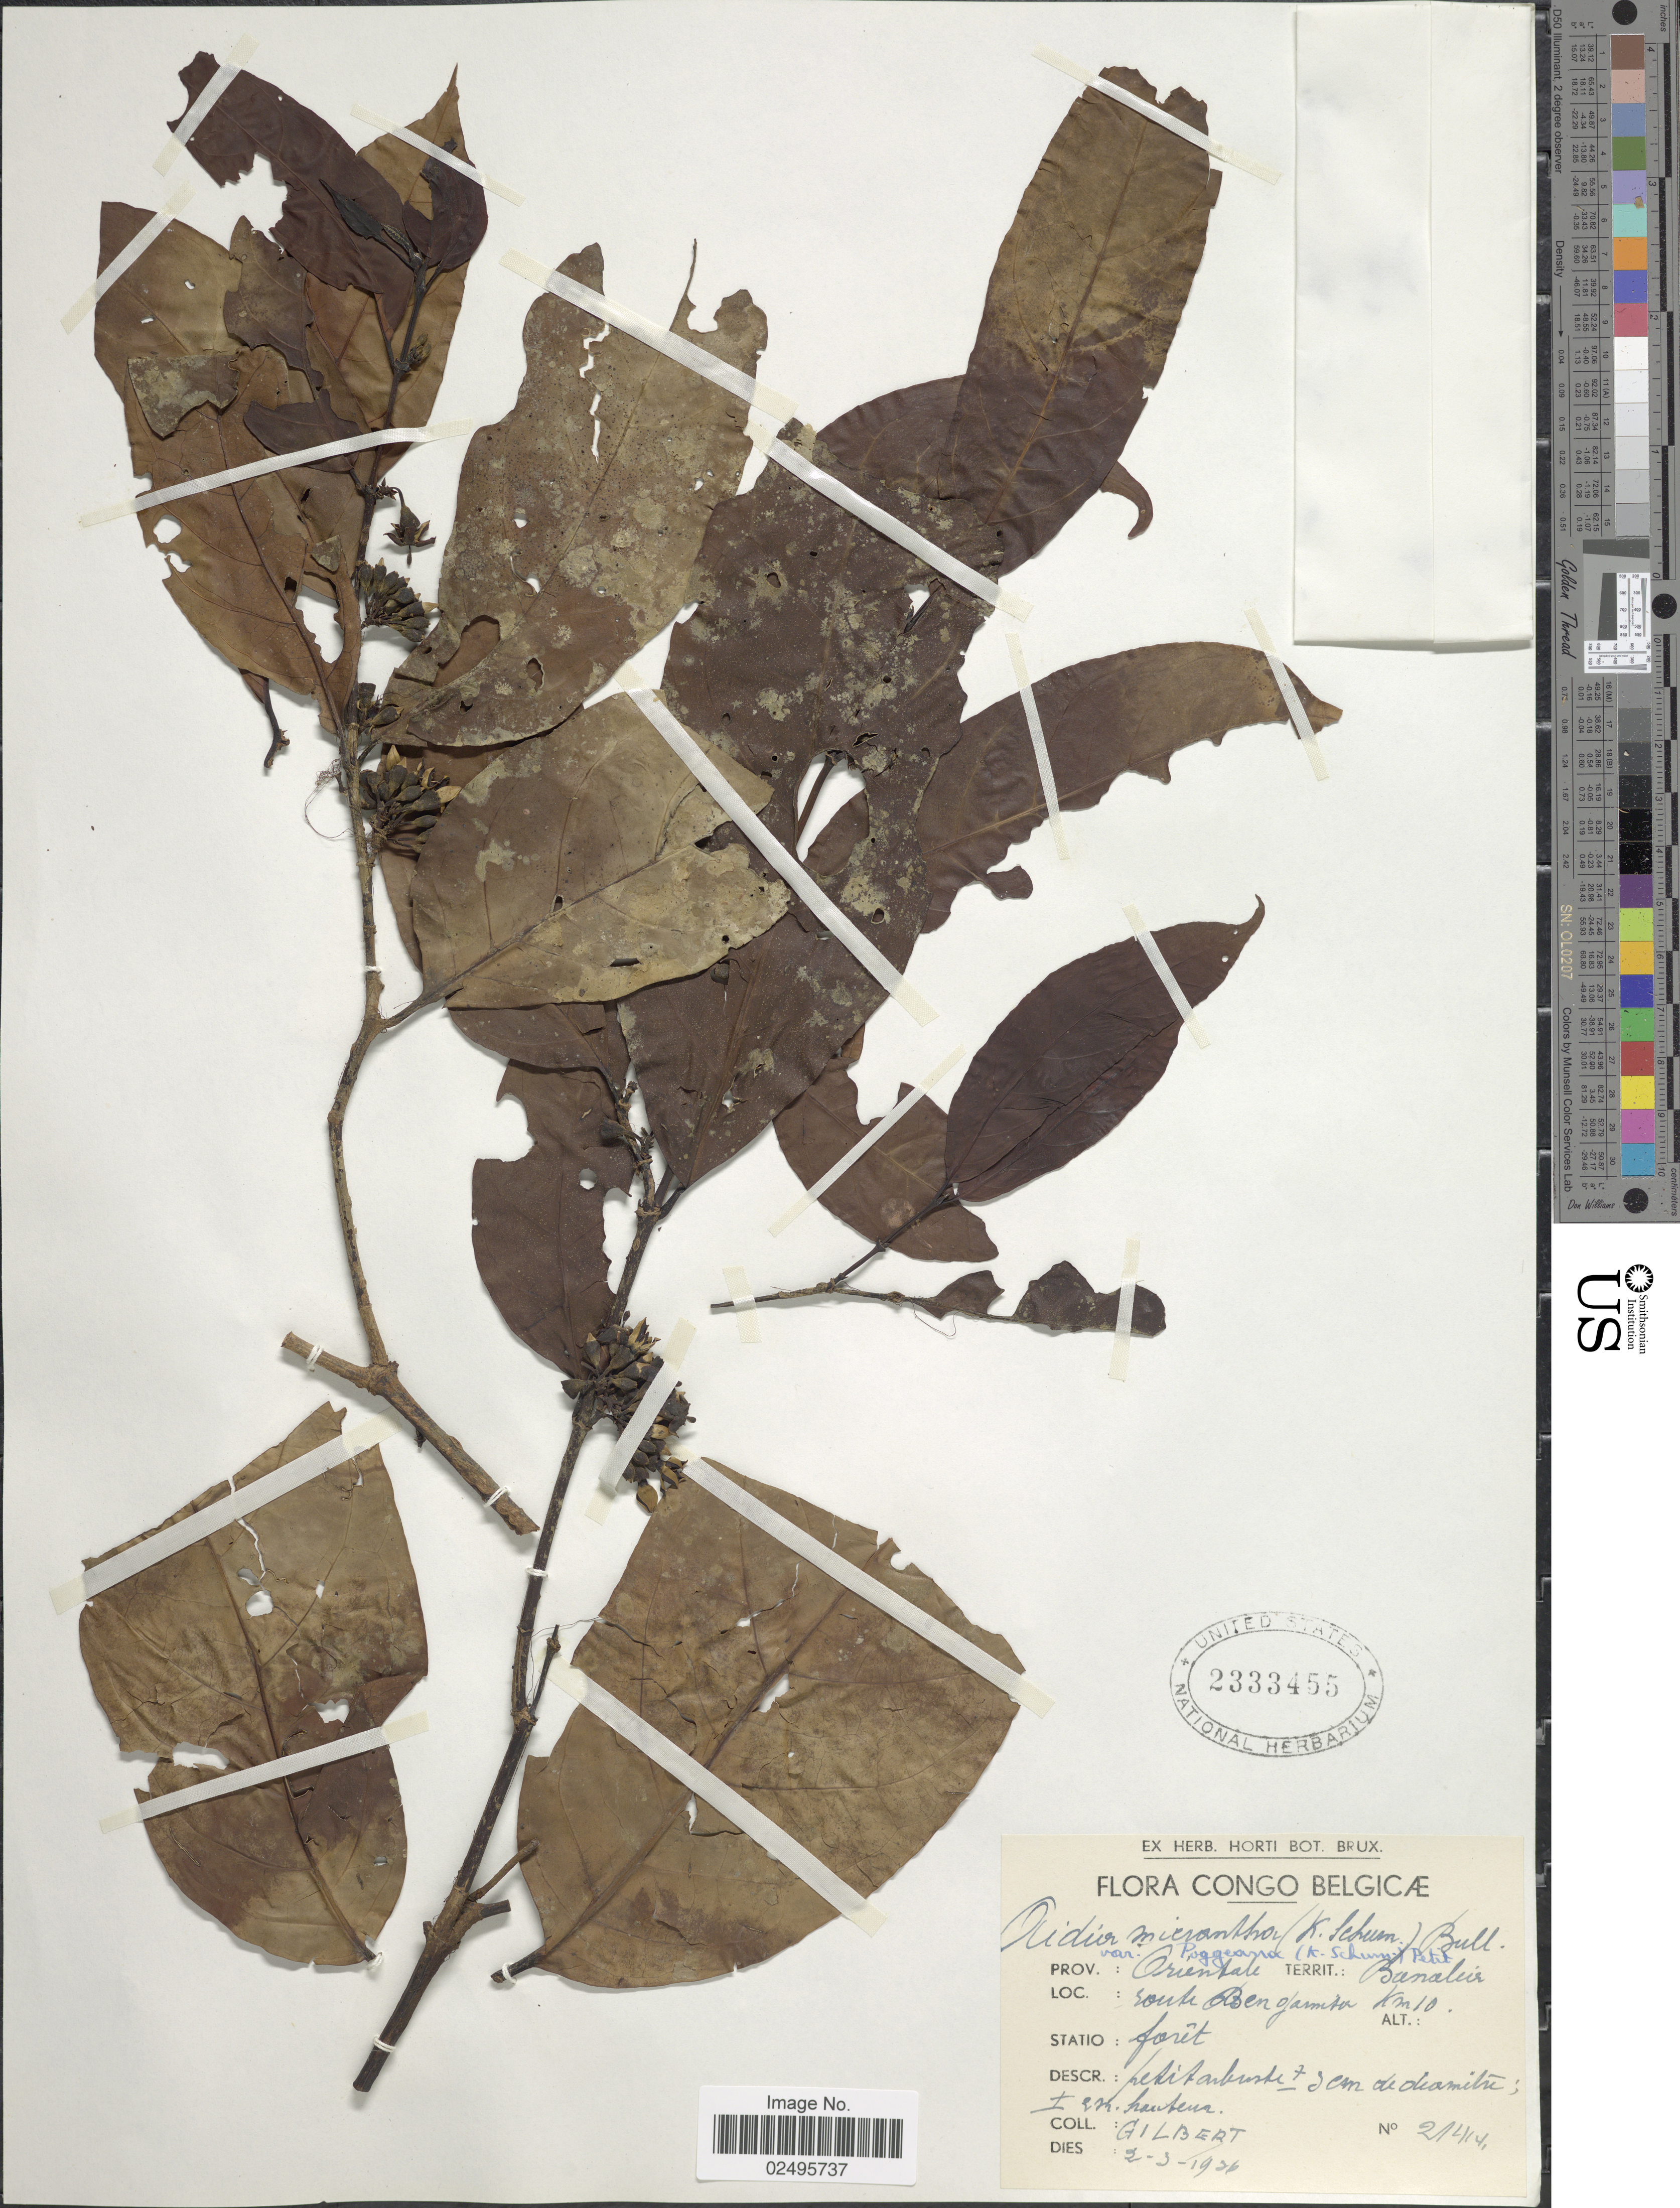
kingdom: Plantae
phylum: Tracheophyta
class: Magnoliopsida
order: Gentianales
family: Rubiaceae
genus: Aidia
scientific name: Aidia micrantha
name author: (K. Schum.) Bullock ex F. White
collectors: -. Gilbert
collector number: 21414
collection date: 1926-03-02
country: Congo, Democratic Republic of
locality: Congo Belgicae. Orientale. Territ: Banalive route Bengamba Km 10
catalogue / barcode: US 2333455